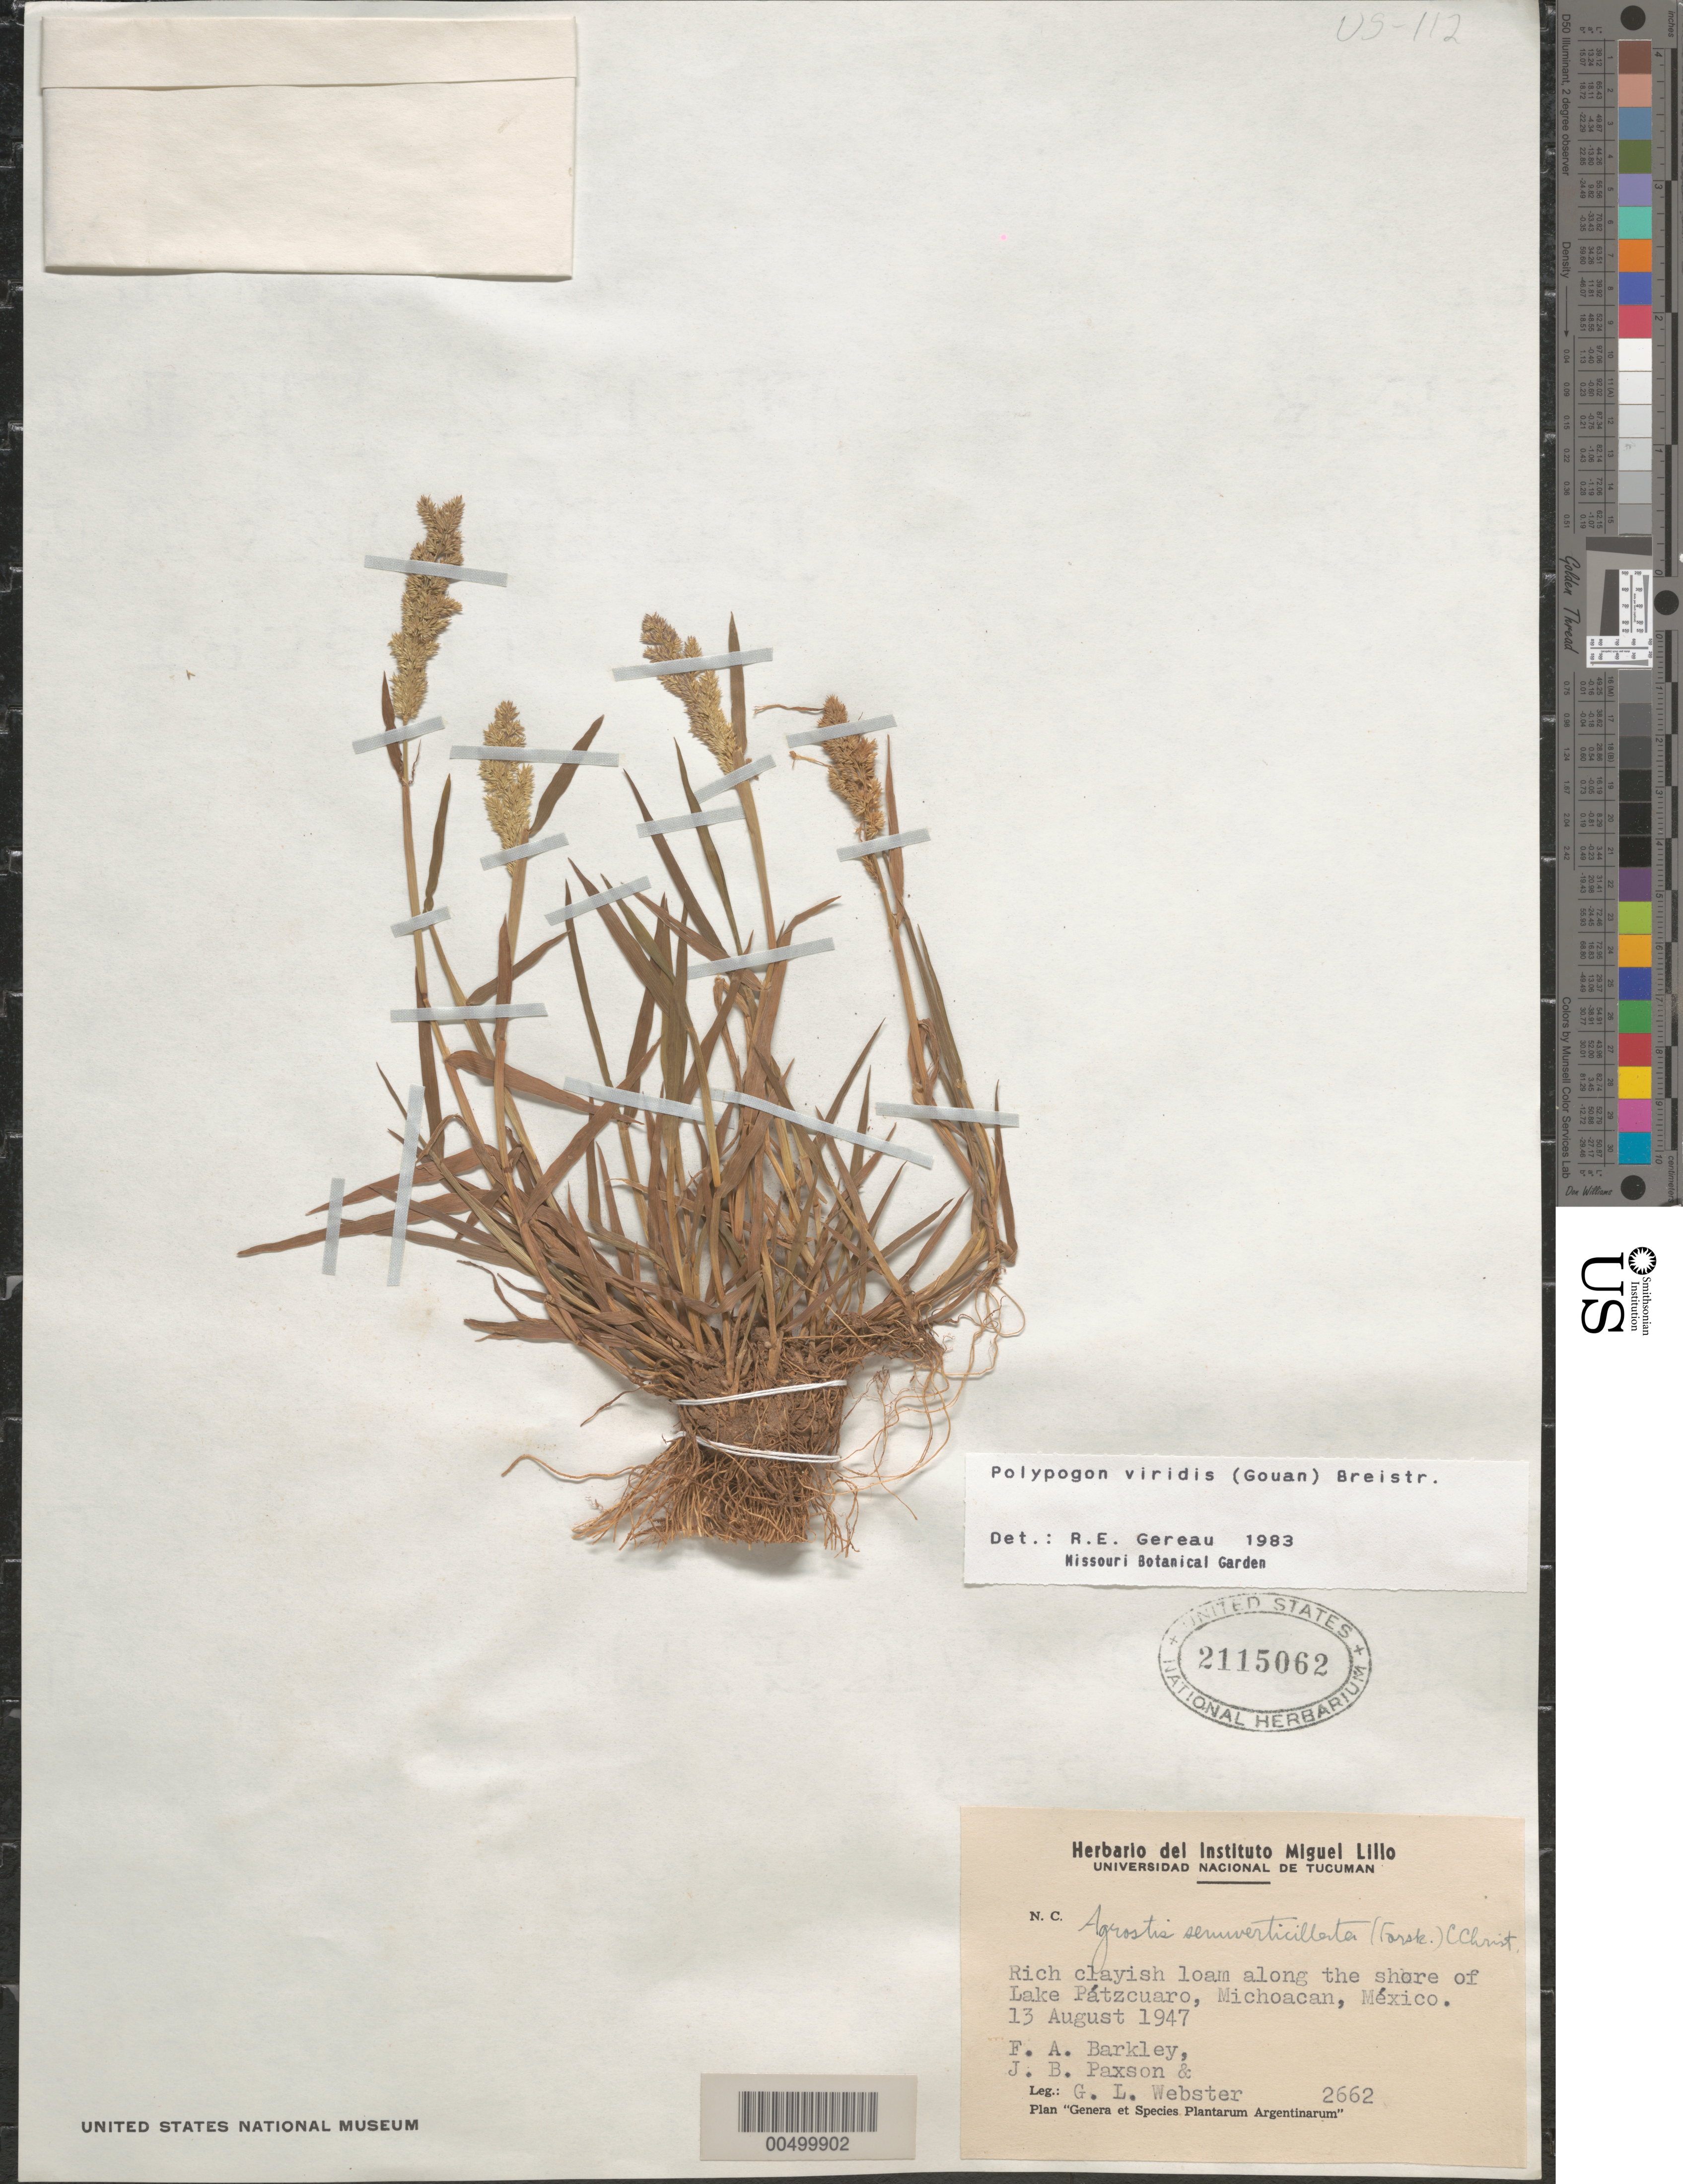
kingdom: Plantae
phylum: Tracheophyta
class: Liliopsida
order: Poales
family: Poaceae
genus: Polypogon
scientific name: Polypogon viridis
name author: (Gouan) Breistroffer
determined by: Gereau, R. E.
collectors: G. L. Webster, F. A. Barkley & J. B. Paxson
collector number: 2662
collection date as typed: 13 Aug 1947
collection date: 1947-08-13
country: Mexico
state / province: Michoacán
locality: Along the shore of Lake Pátzcuaro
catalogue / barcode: US 2115062